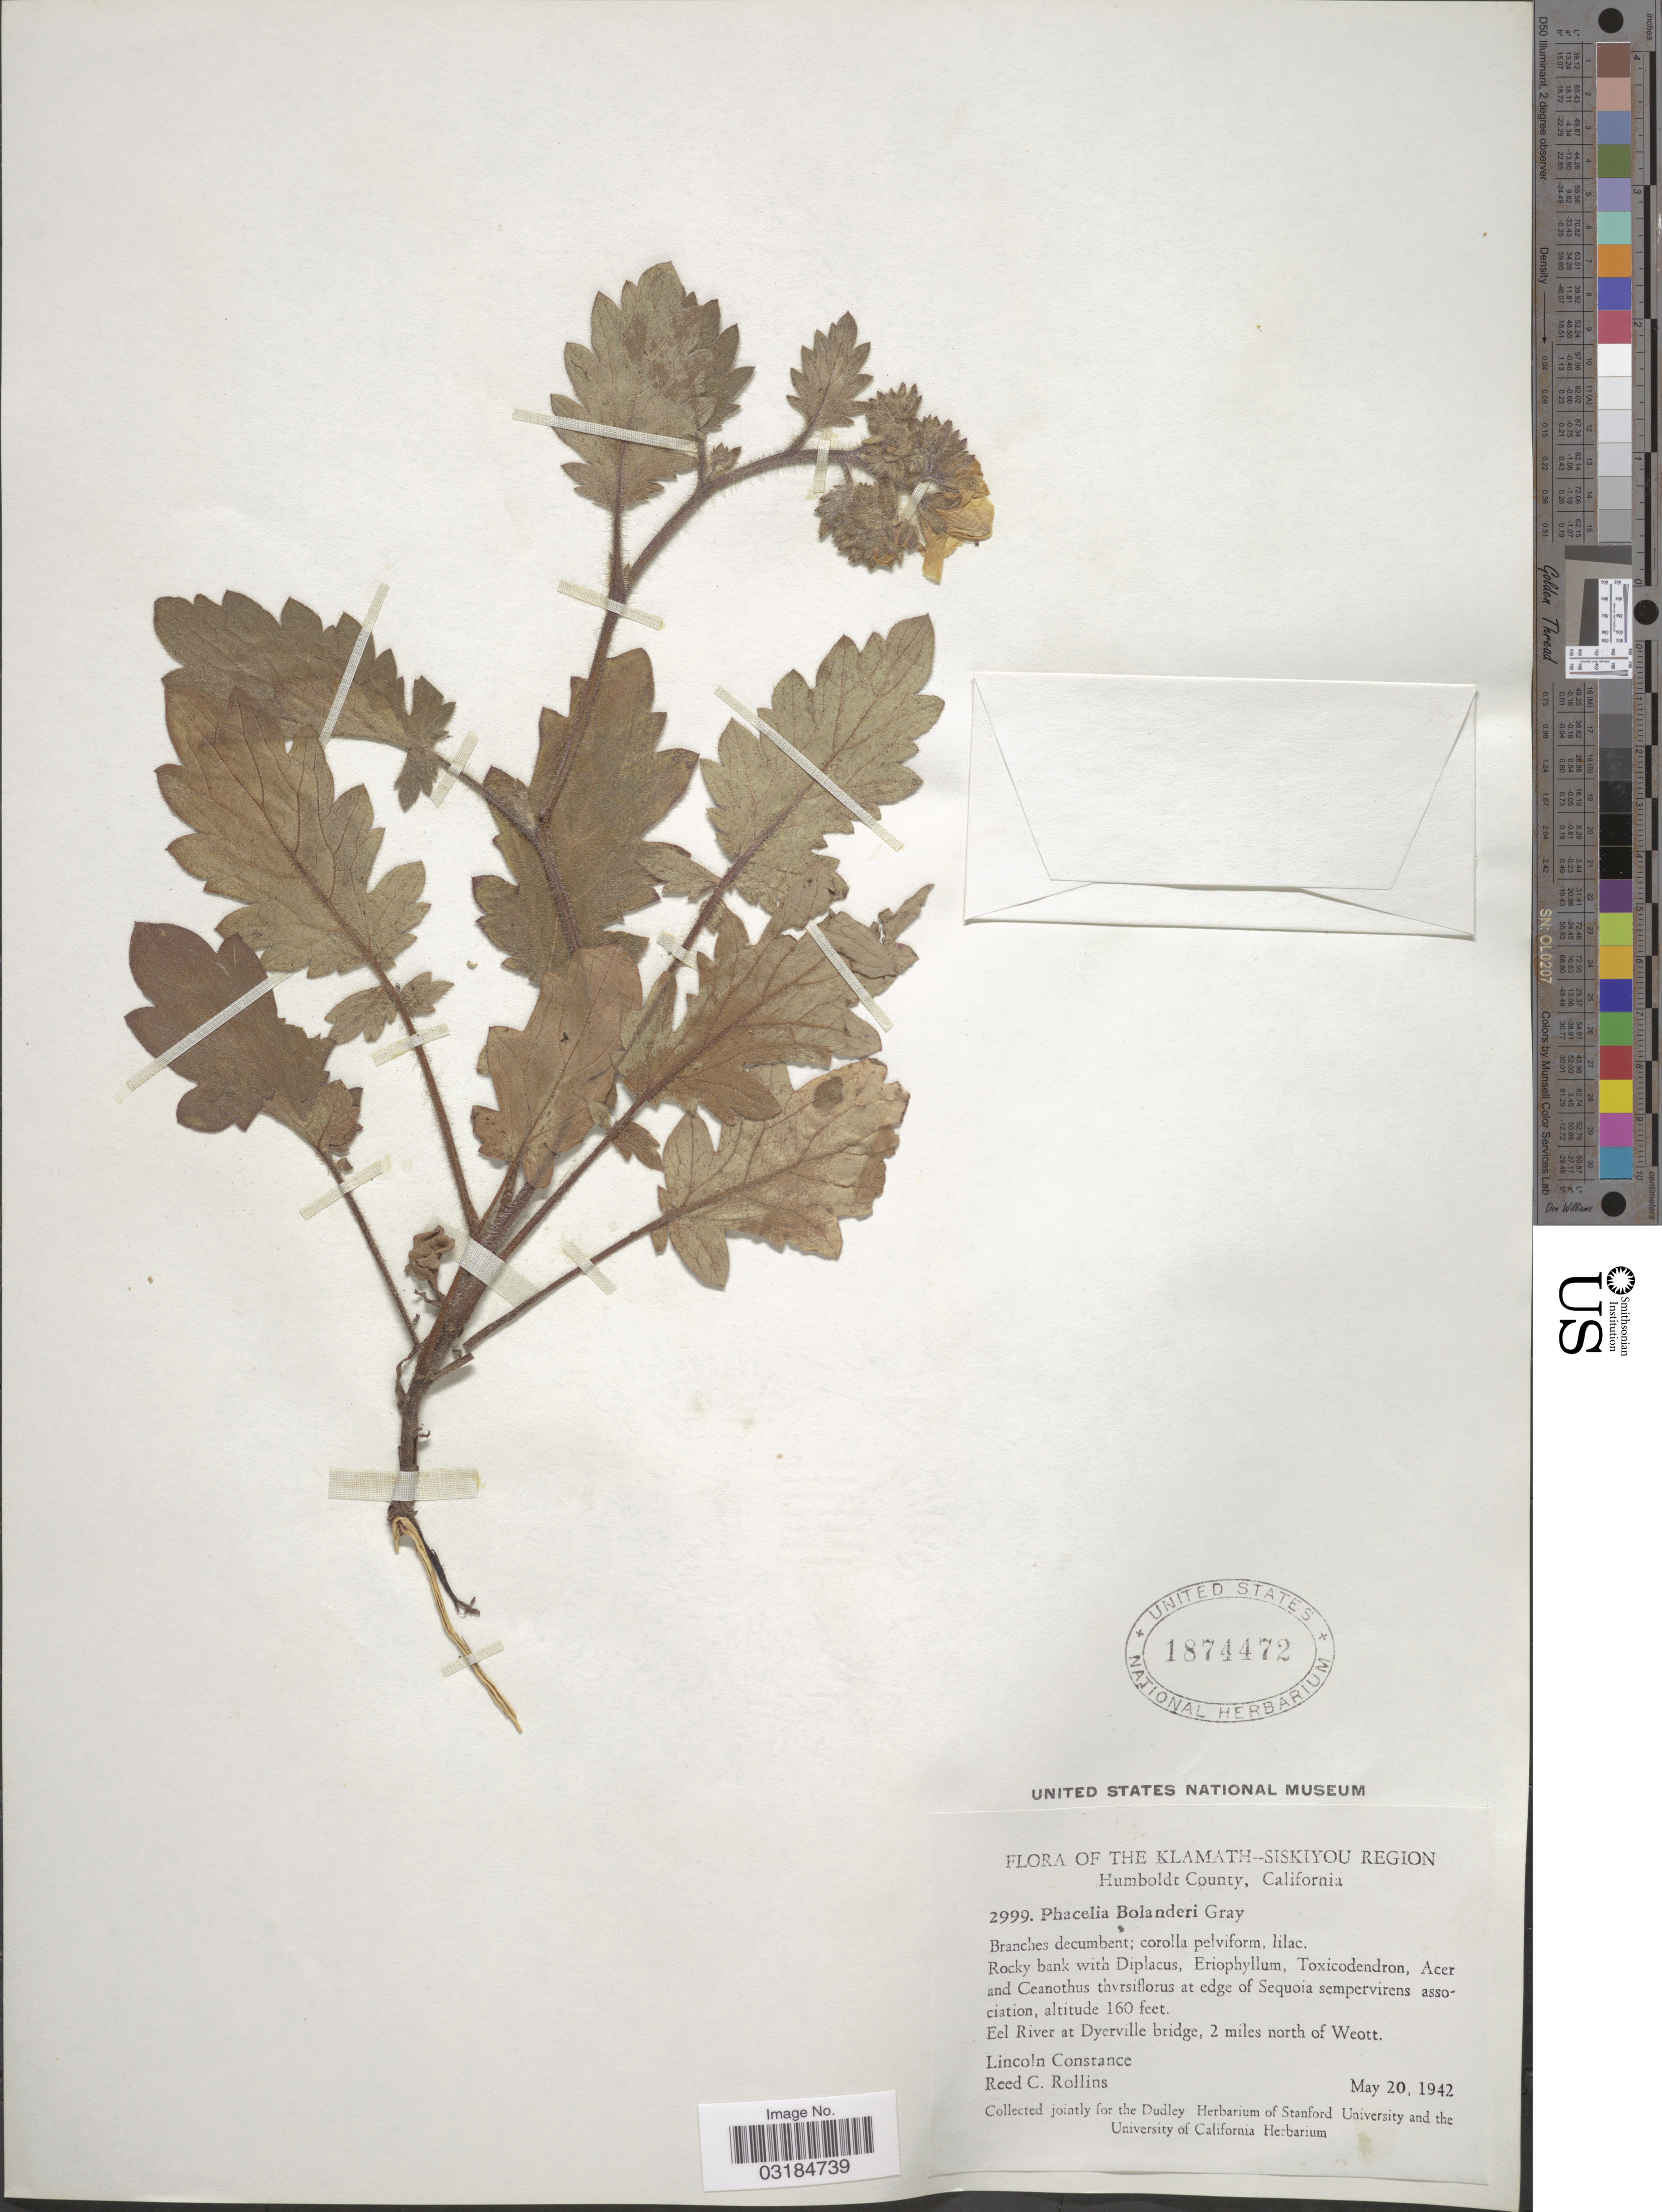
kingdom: Plantae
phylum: Tracheophyta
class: Magnoliopsida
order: Boraginales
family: Hydrophyllaceae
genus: Phacelia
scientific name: Phacelia bolanderi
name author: A. Gray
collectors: L. Constance & R. C. Rollins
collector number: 2999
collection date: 1942-05-20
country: United States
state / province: California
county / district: Humboldt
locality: The Klamath-Siskiyou Region, Humboldt County, Eel River at Dyerville bridge, 2 miles north of Weott.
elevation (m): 49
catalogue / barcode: US 1874472